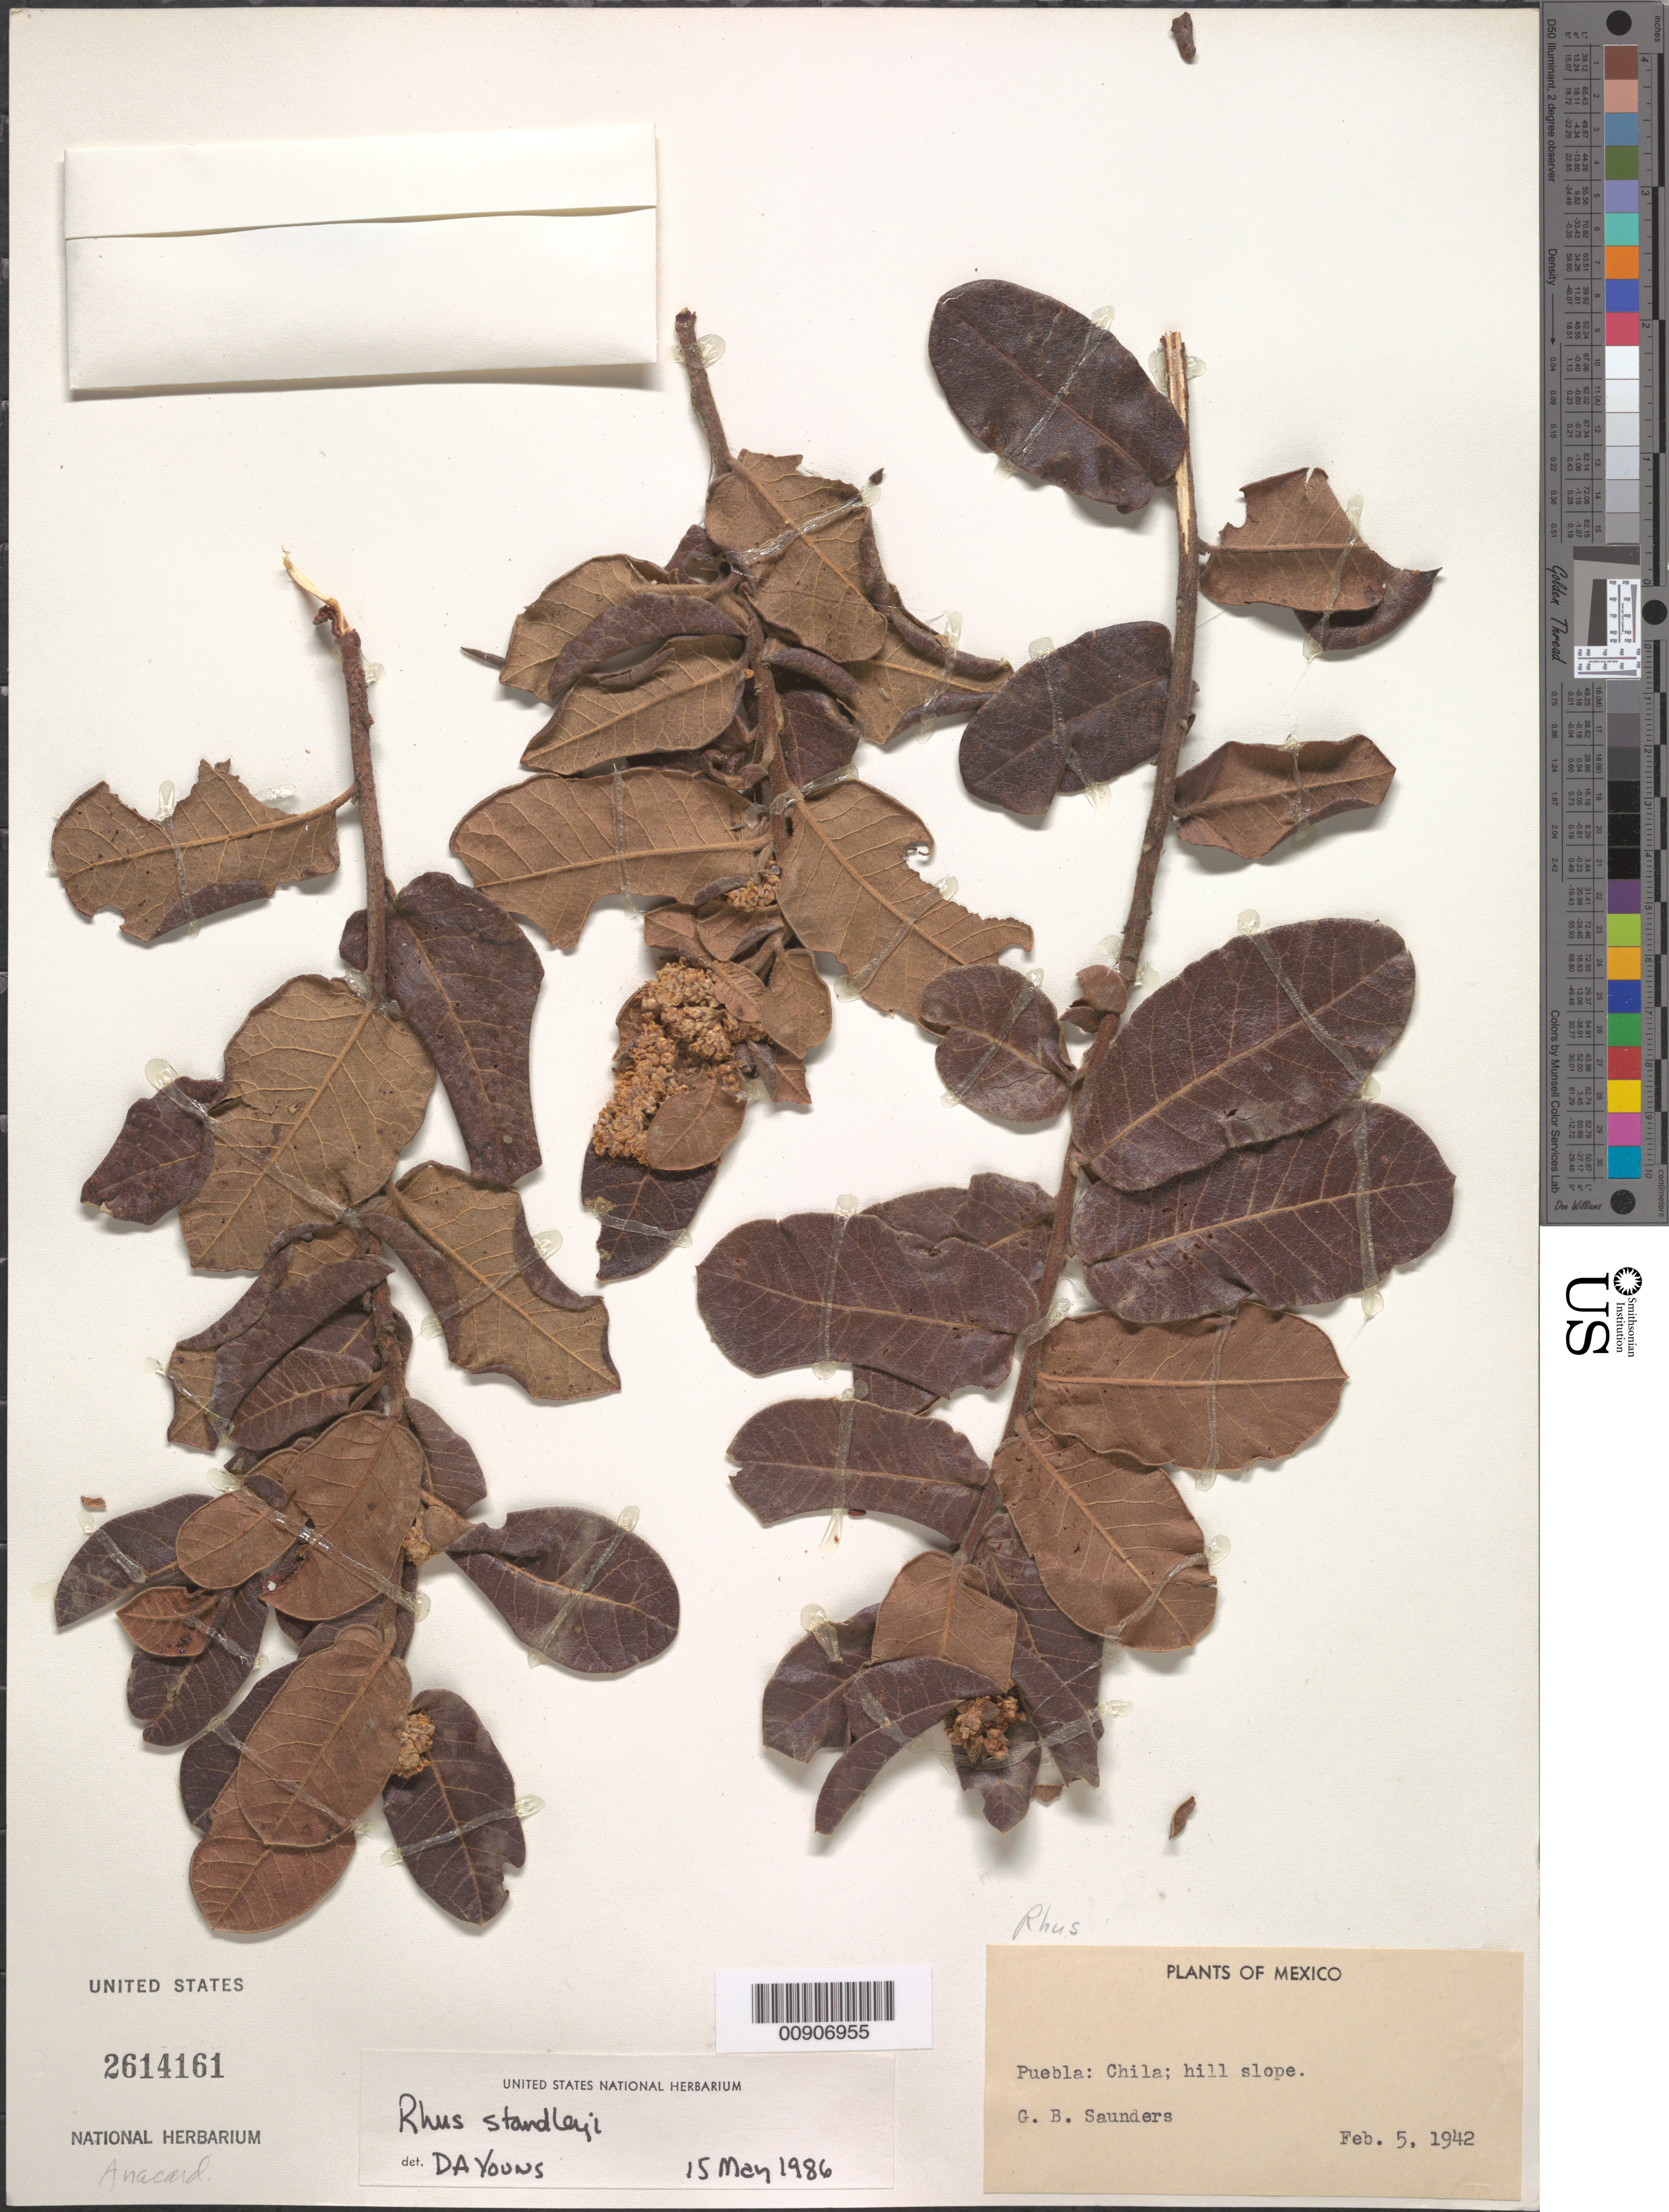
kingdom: Plantae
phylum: Tracheophyta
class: Magnoliopsida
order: Sapindales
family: Anacardiaceae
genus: Rhus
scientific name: Rhus standleyi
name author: F.A. Barkley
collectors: G. B. Saunders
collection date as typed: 05 Feb 1942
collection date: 1942-02-05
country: Mexico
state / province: Puebla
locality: Puebla: Chila.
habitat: Hill slope.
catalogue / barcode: US 2614161